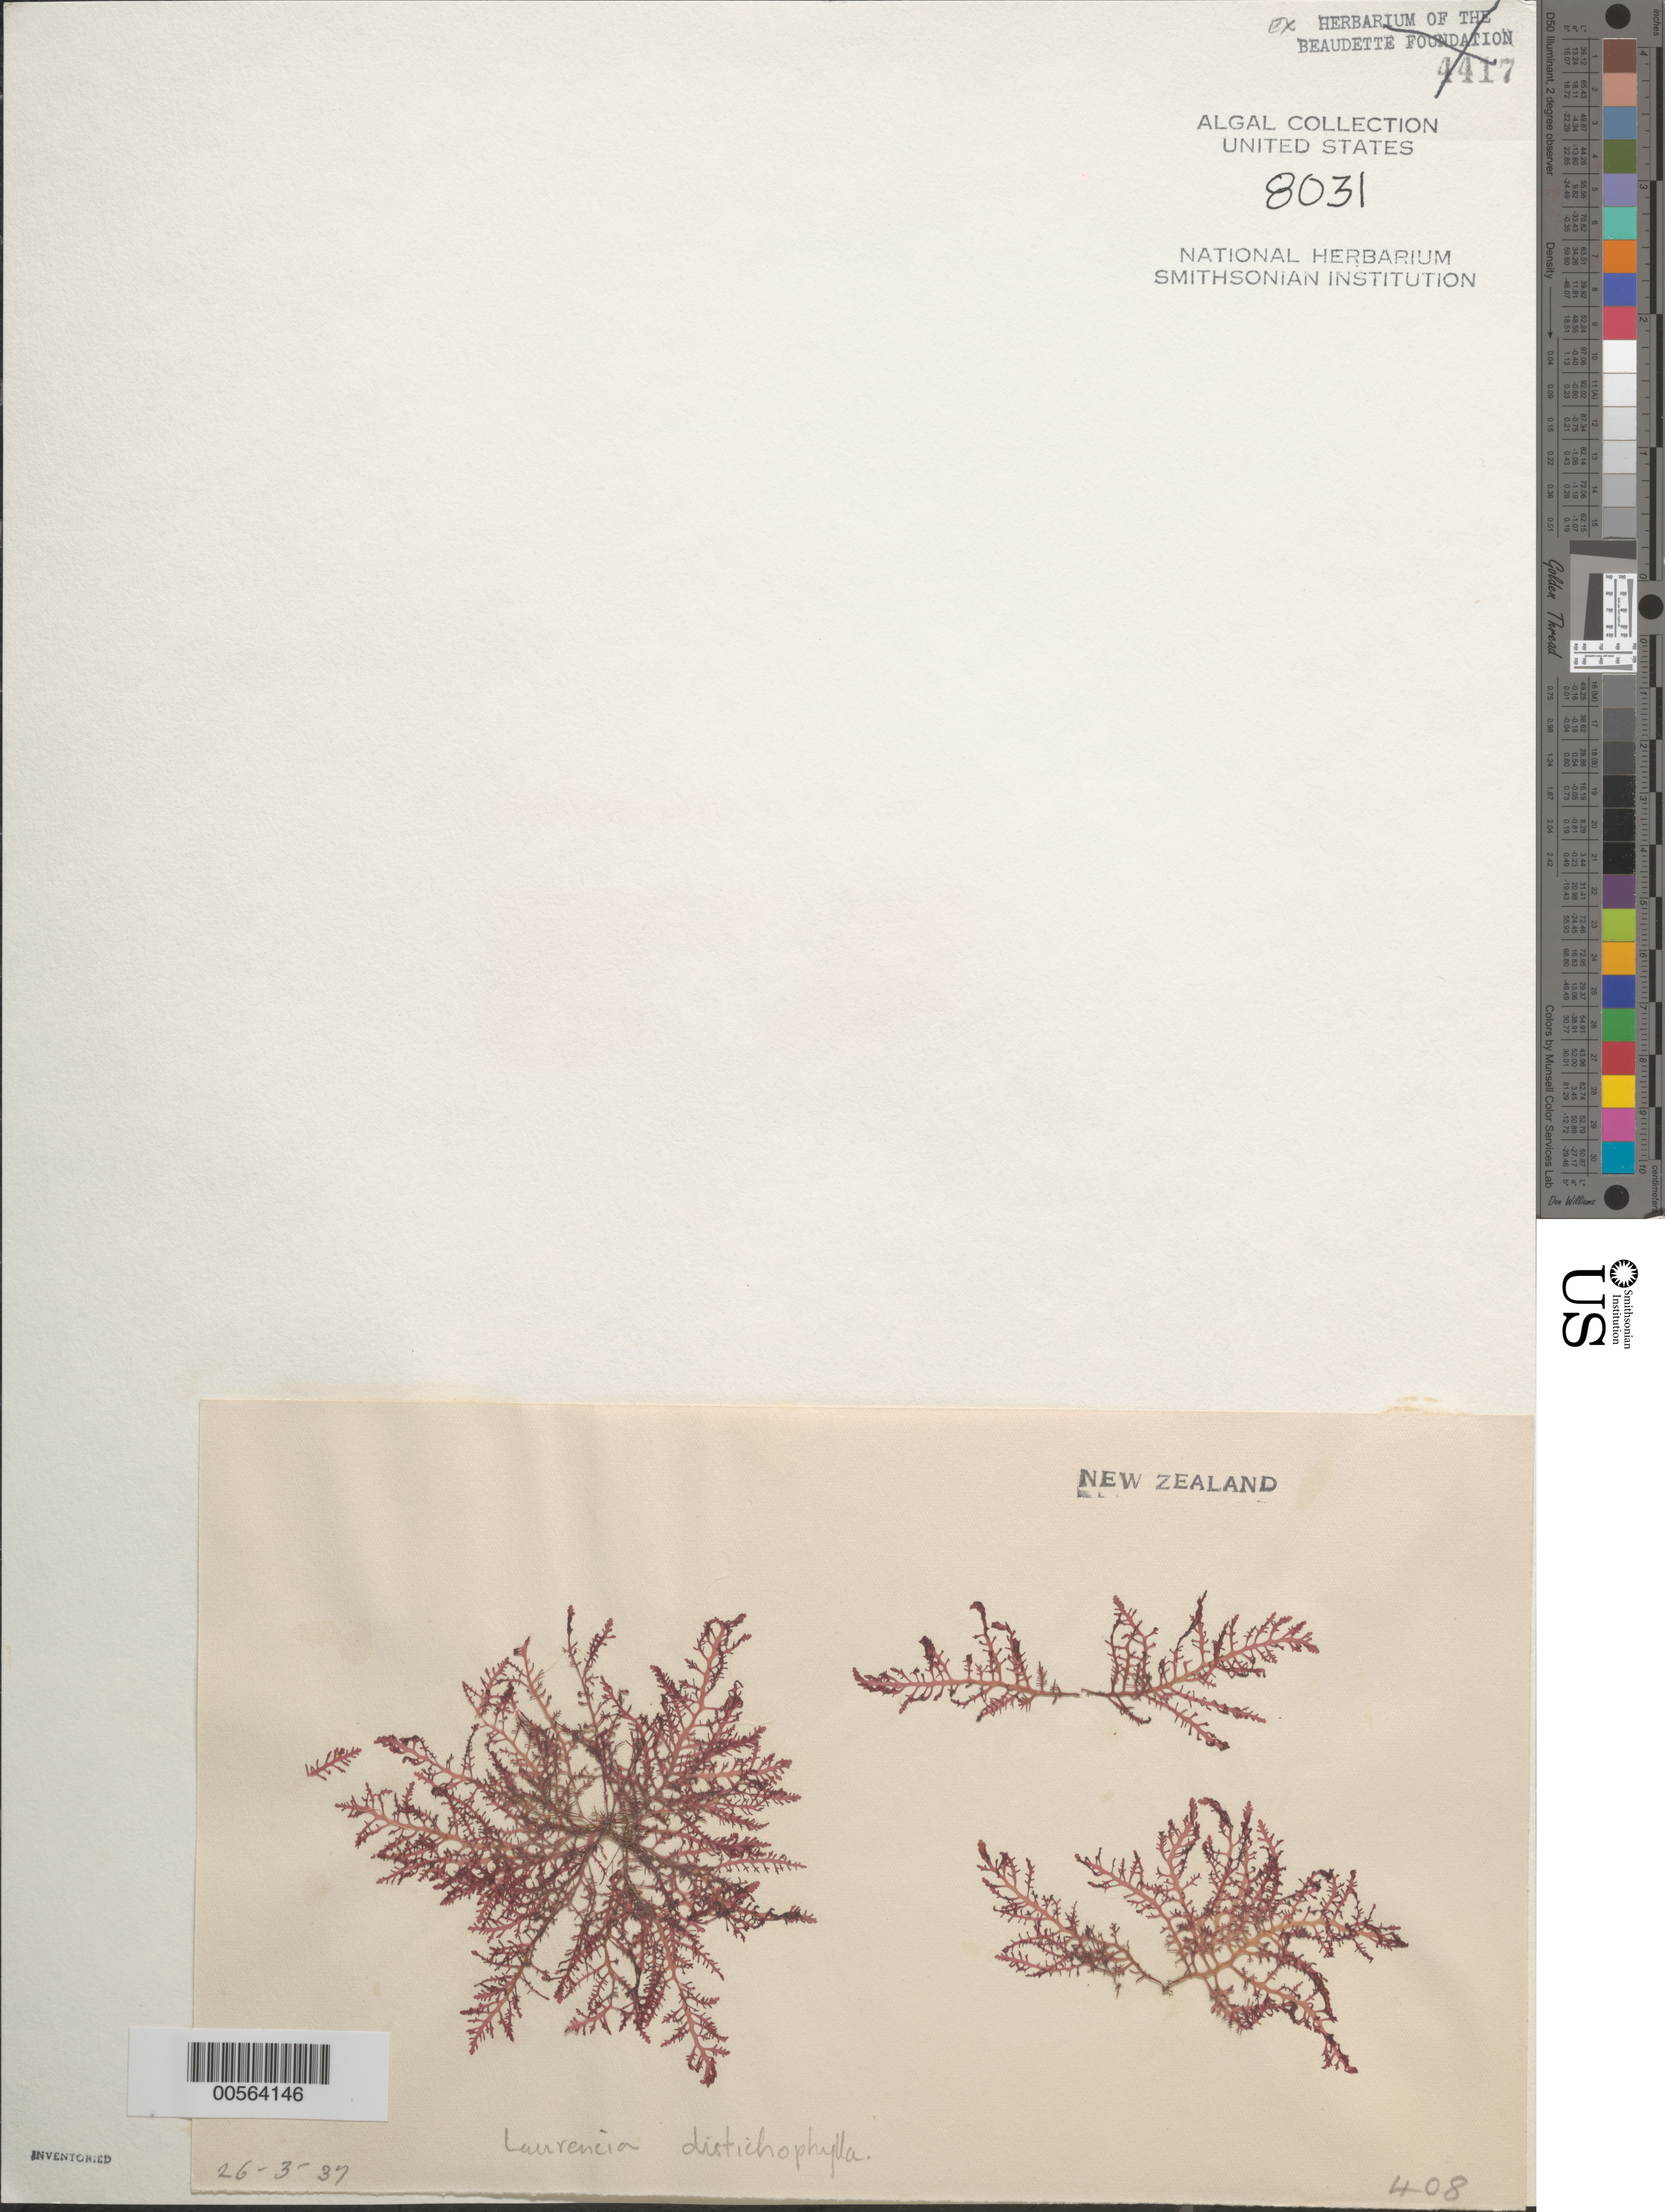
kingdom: Plantae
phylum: Rhodophyta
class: Florideophyceae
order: Ceramiales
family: Rhodomelaceae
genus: Laurencia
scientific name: Laurencia distichophylla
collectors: V. Lindauer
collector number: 408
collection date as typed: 26 Mar 1937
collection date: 1937-03-26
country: New Zealand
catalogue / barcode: US 8031